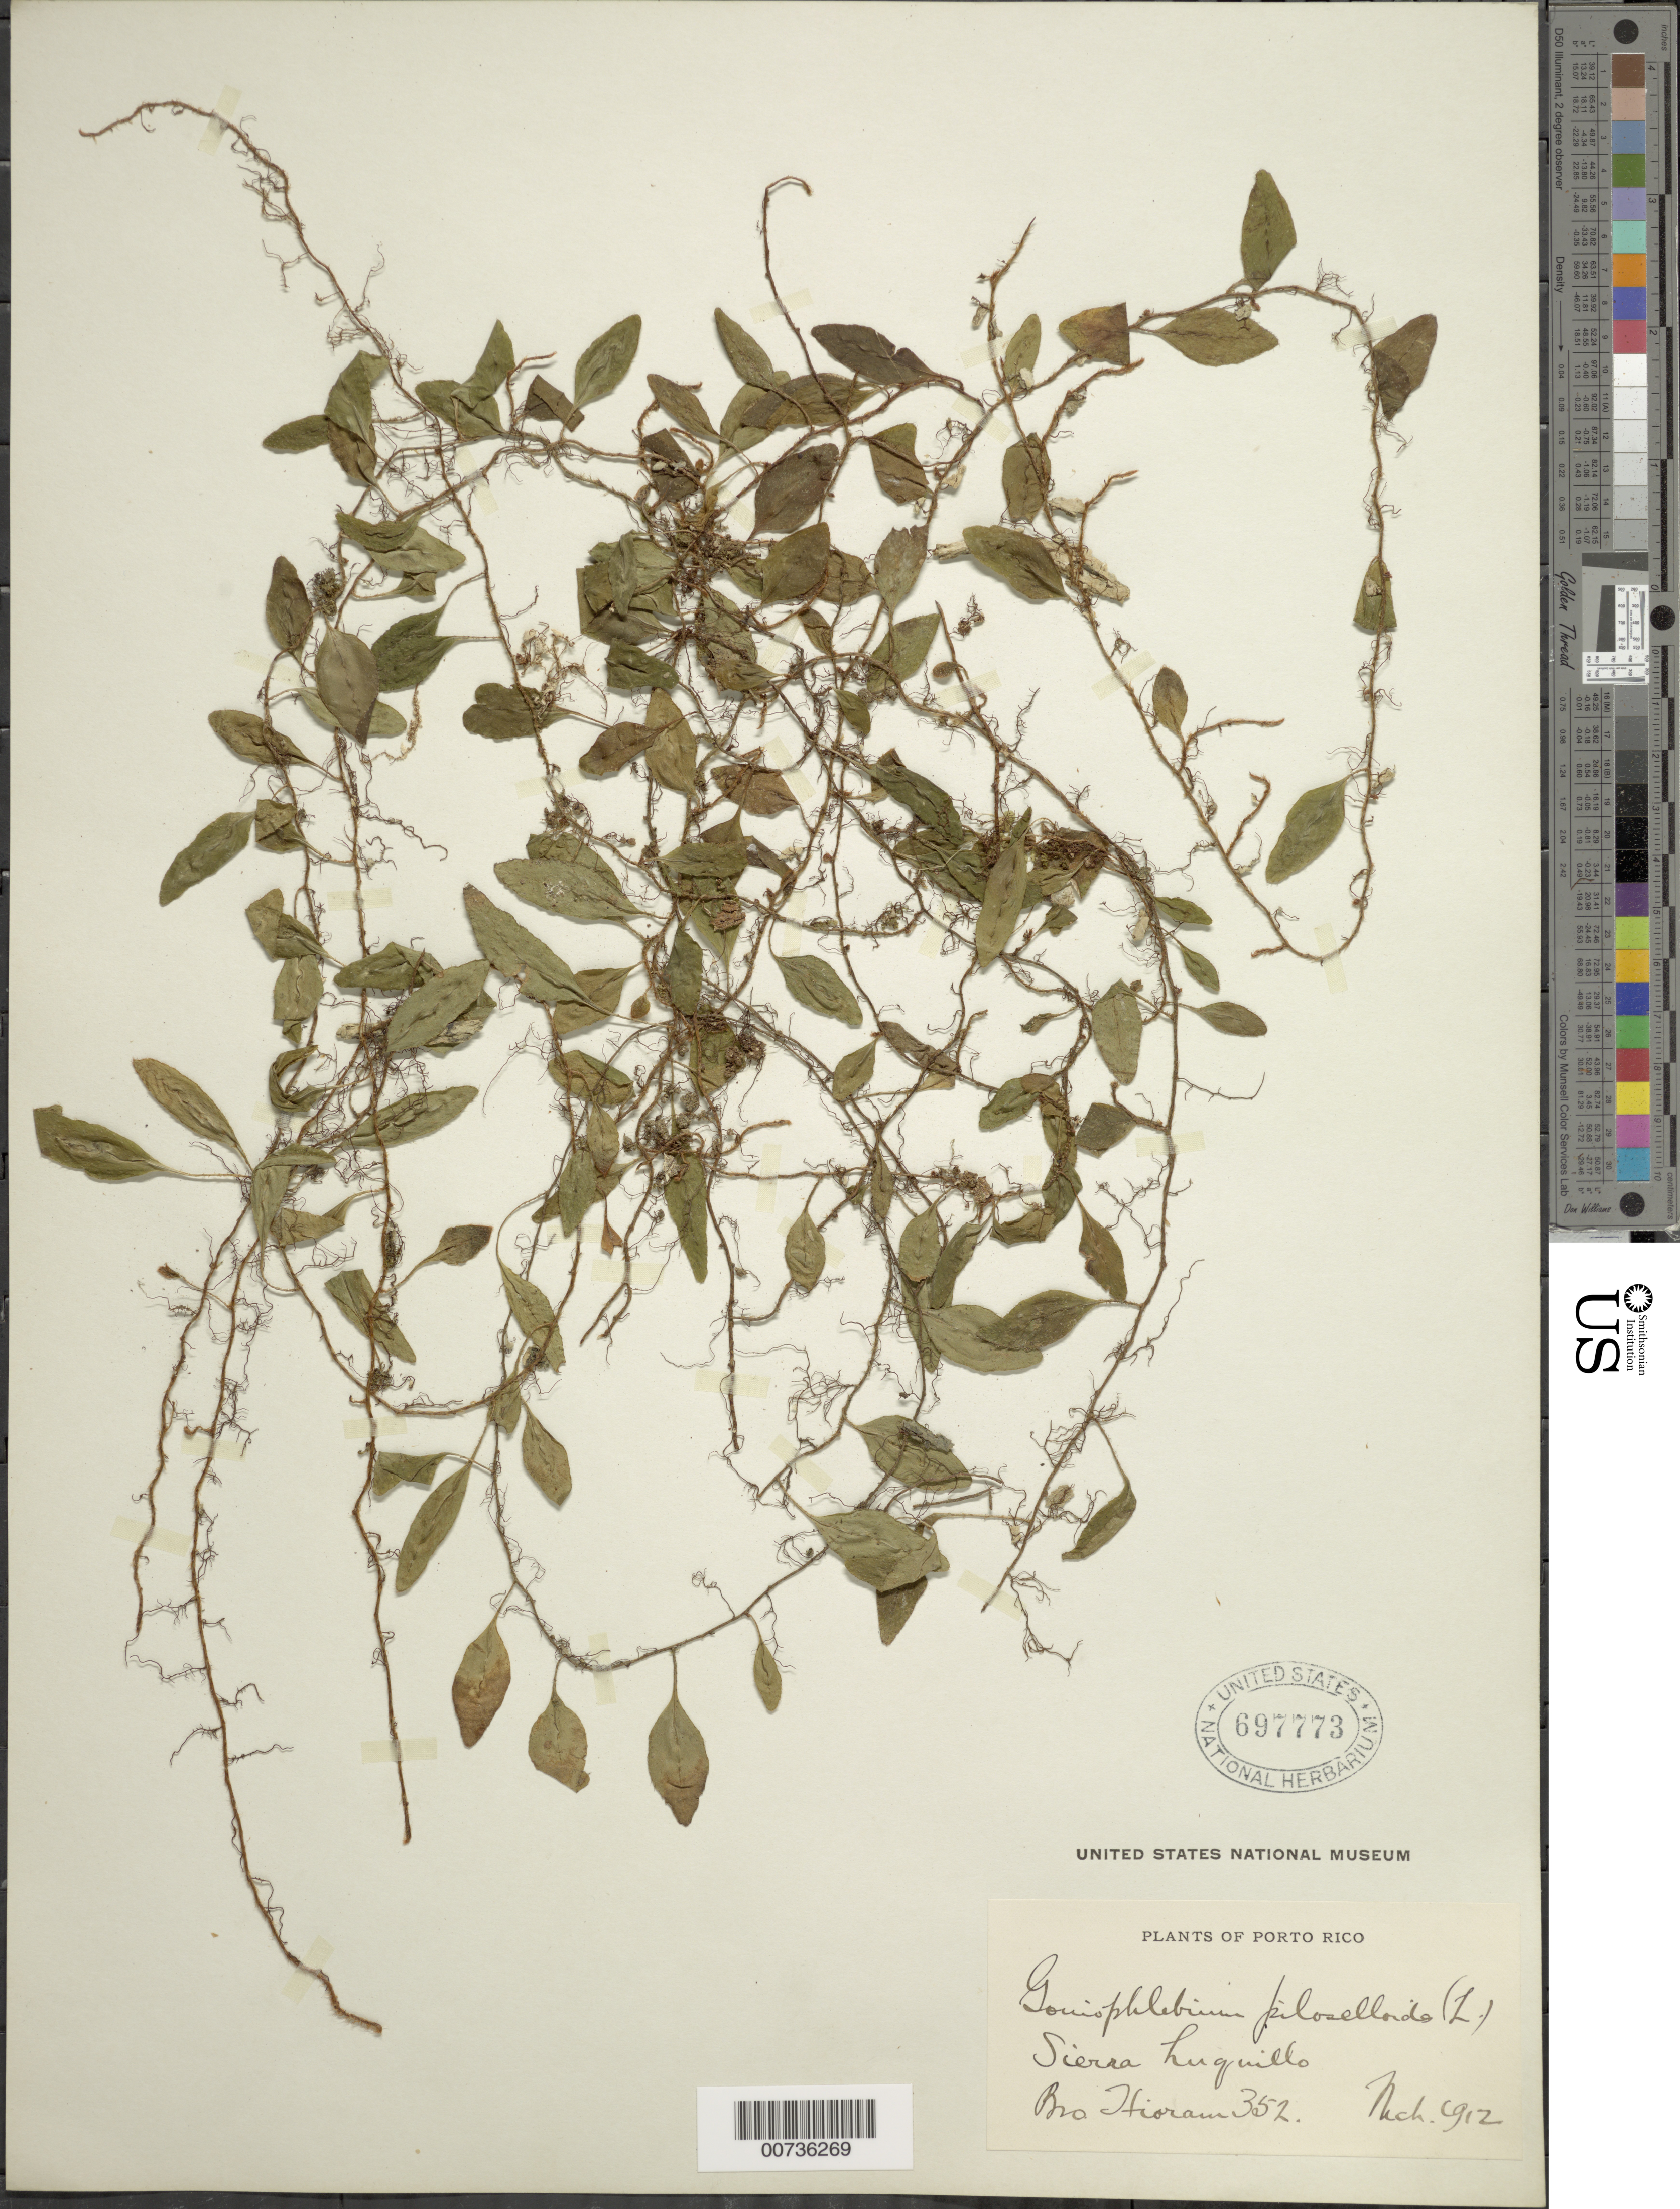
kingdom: Plantae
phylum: Tracheophyta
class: Polypodiopsida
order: Polypodiales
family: Polypodiaceae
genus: Microgramma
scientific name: Microgramma piloselloides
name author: (L.) Copel.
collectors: Bro. Hioram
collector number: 352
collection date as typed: Mar 1912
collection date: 1912-03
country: Puerto Rico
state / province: Luquillo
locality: Sierra Luquillo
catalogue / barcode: US 697773